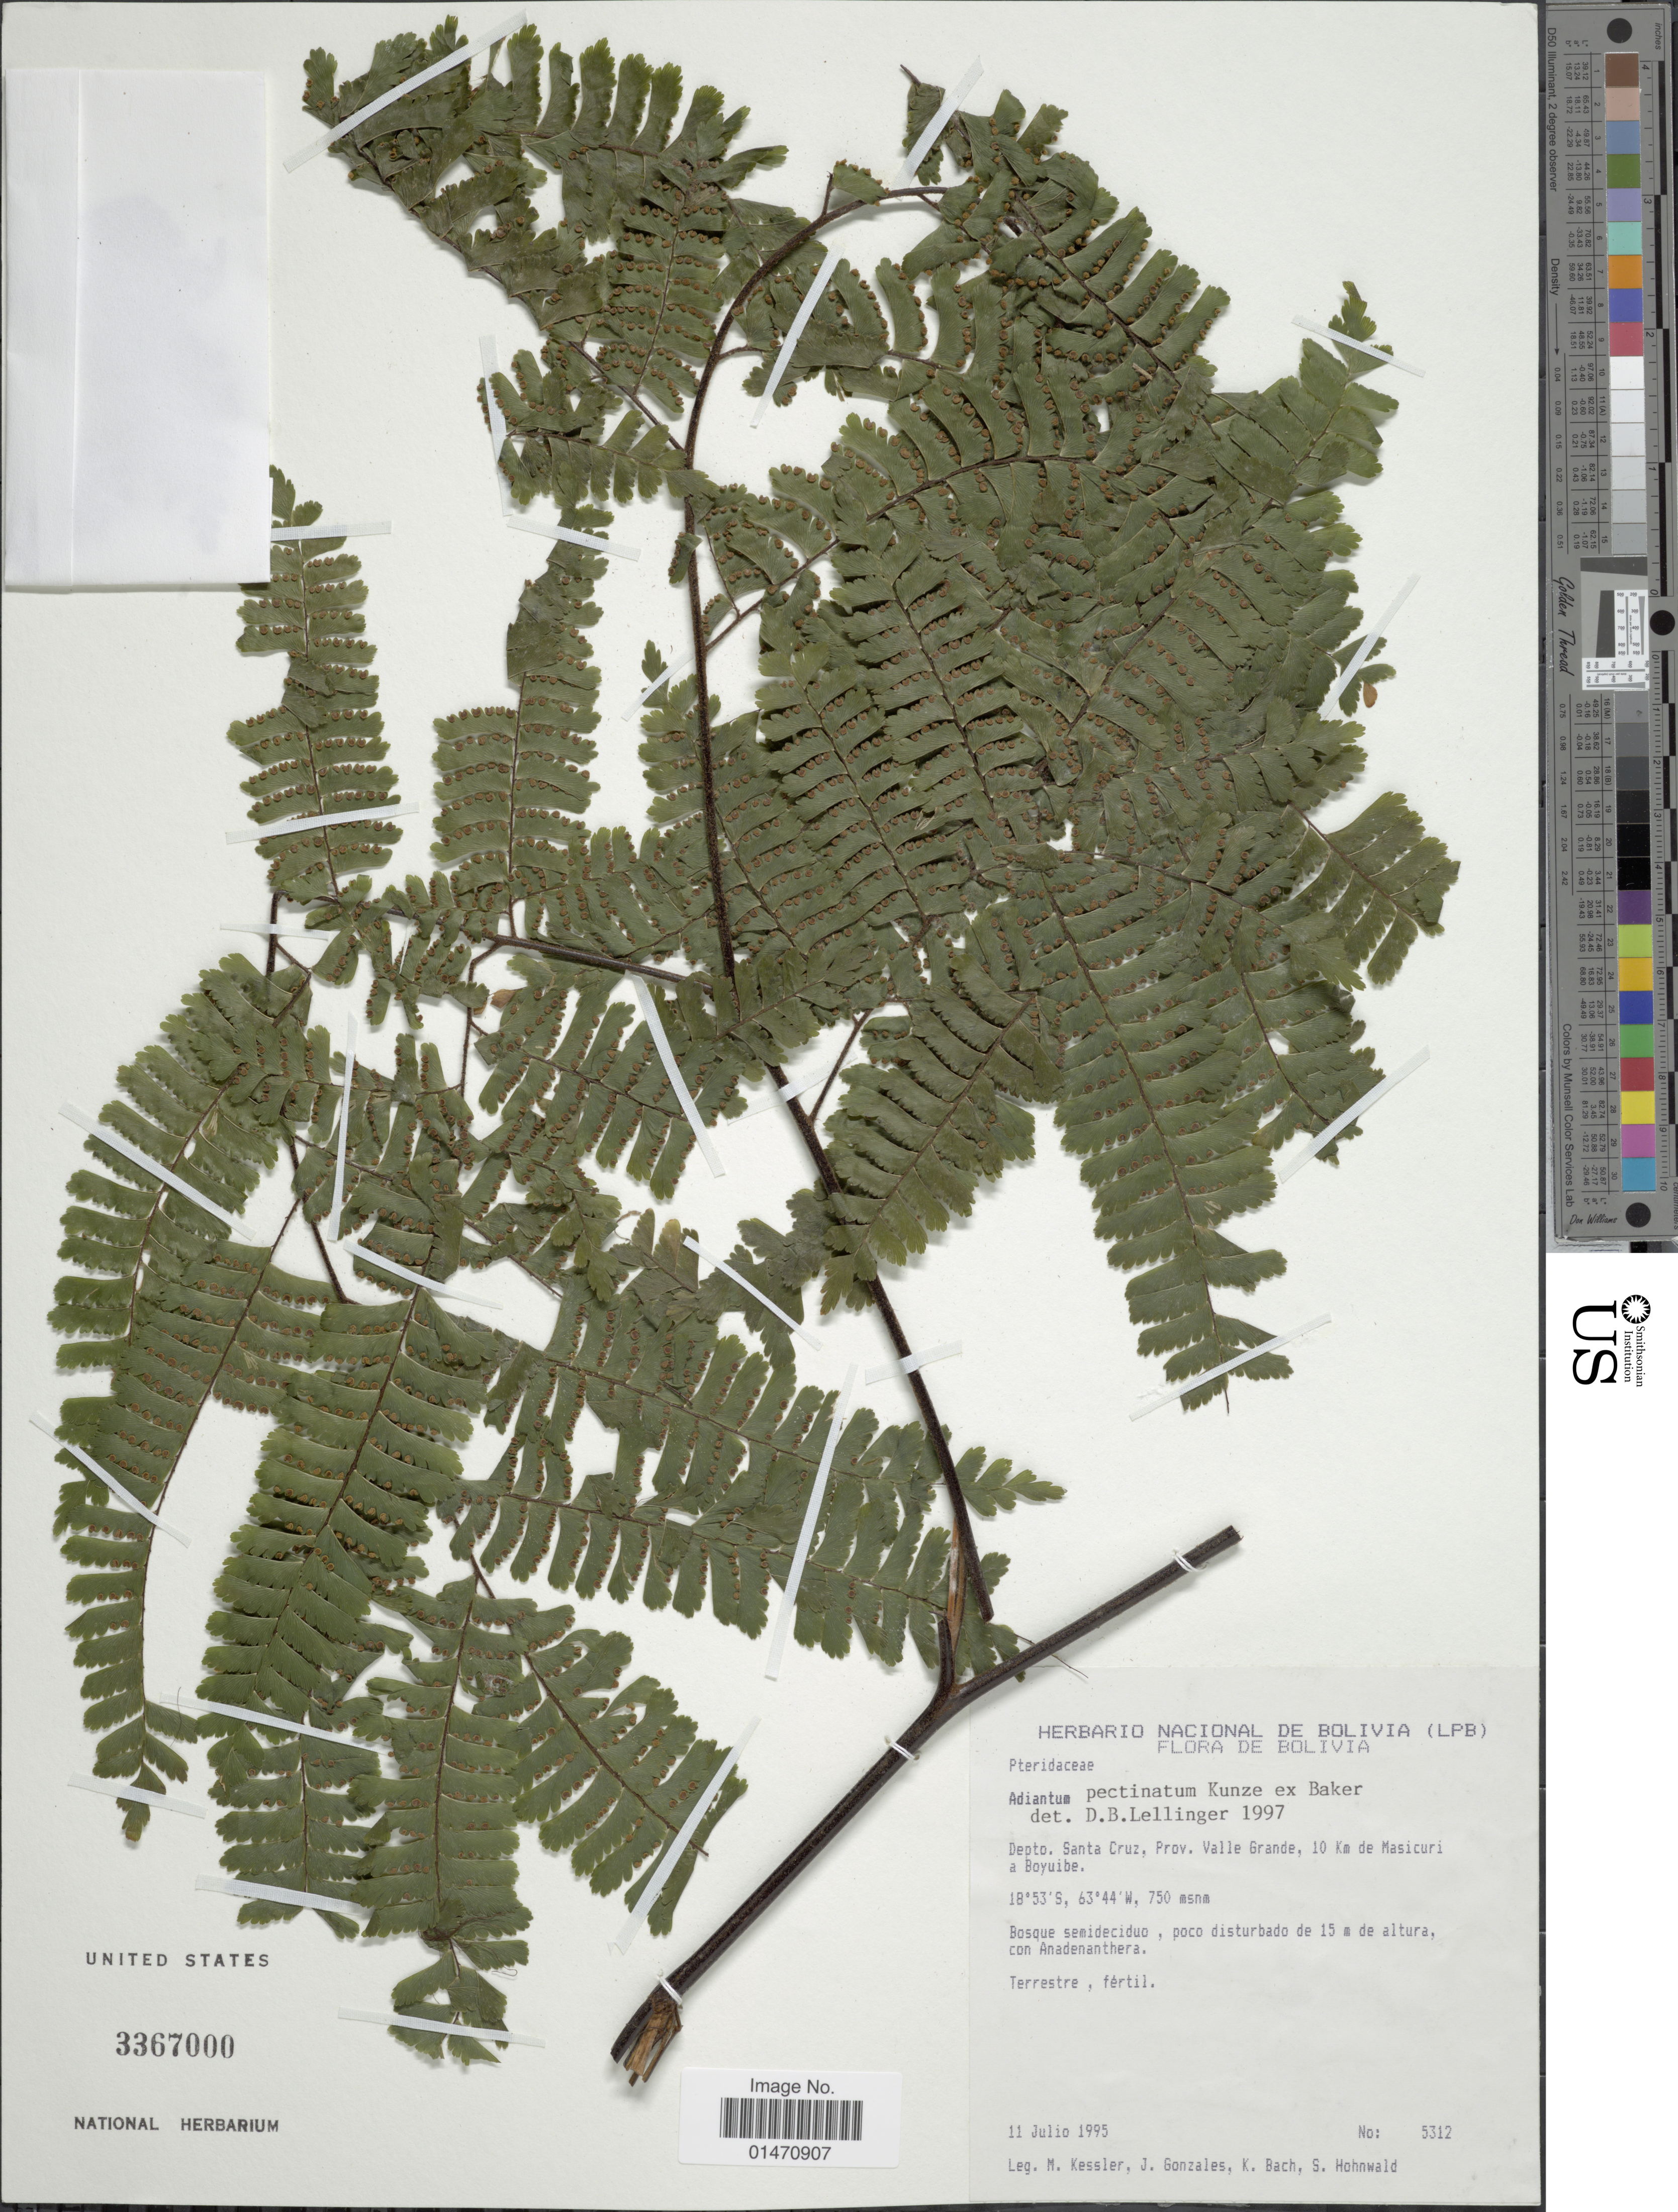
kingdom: Plantae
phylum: Tracheophyta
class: Polypodiopsida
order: Polypodiales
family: Pteridaceae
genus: Adiantum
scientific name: Adiantum pectinatum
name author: Kunze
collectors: M. Kessler, J. Gonzales, K. Bach & S. Hohnwald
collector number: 5312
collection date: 1995-07-11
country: Bolivia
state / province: Santa Cruz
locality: Depto. Santa Cruz, prov. Valle Grande, 10km de Masicuri a Boyuibe, bosque semidiciduo, poco disturbado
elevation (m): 750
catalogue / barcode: US 3367000